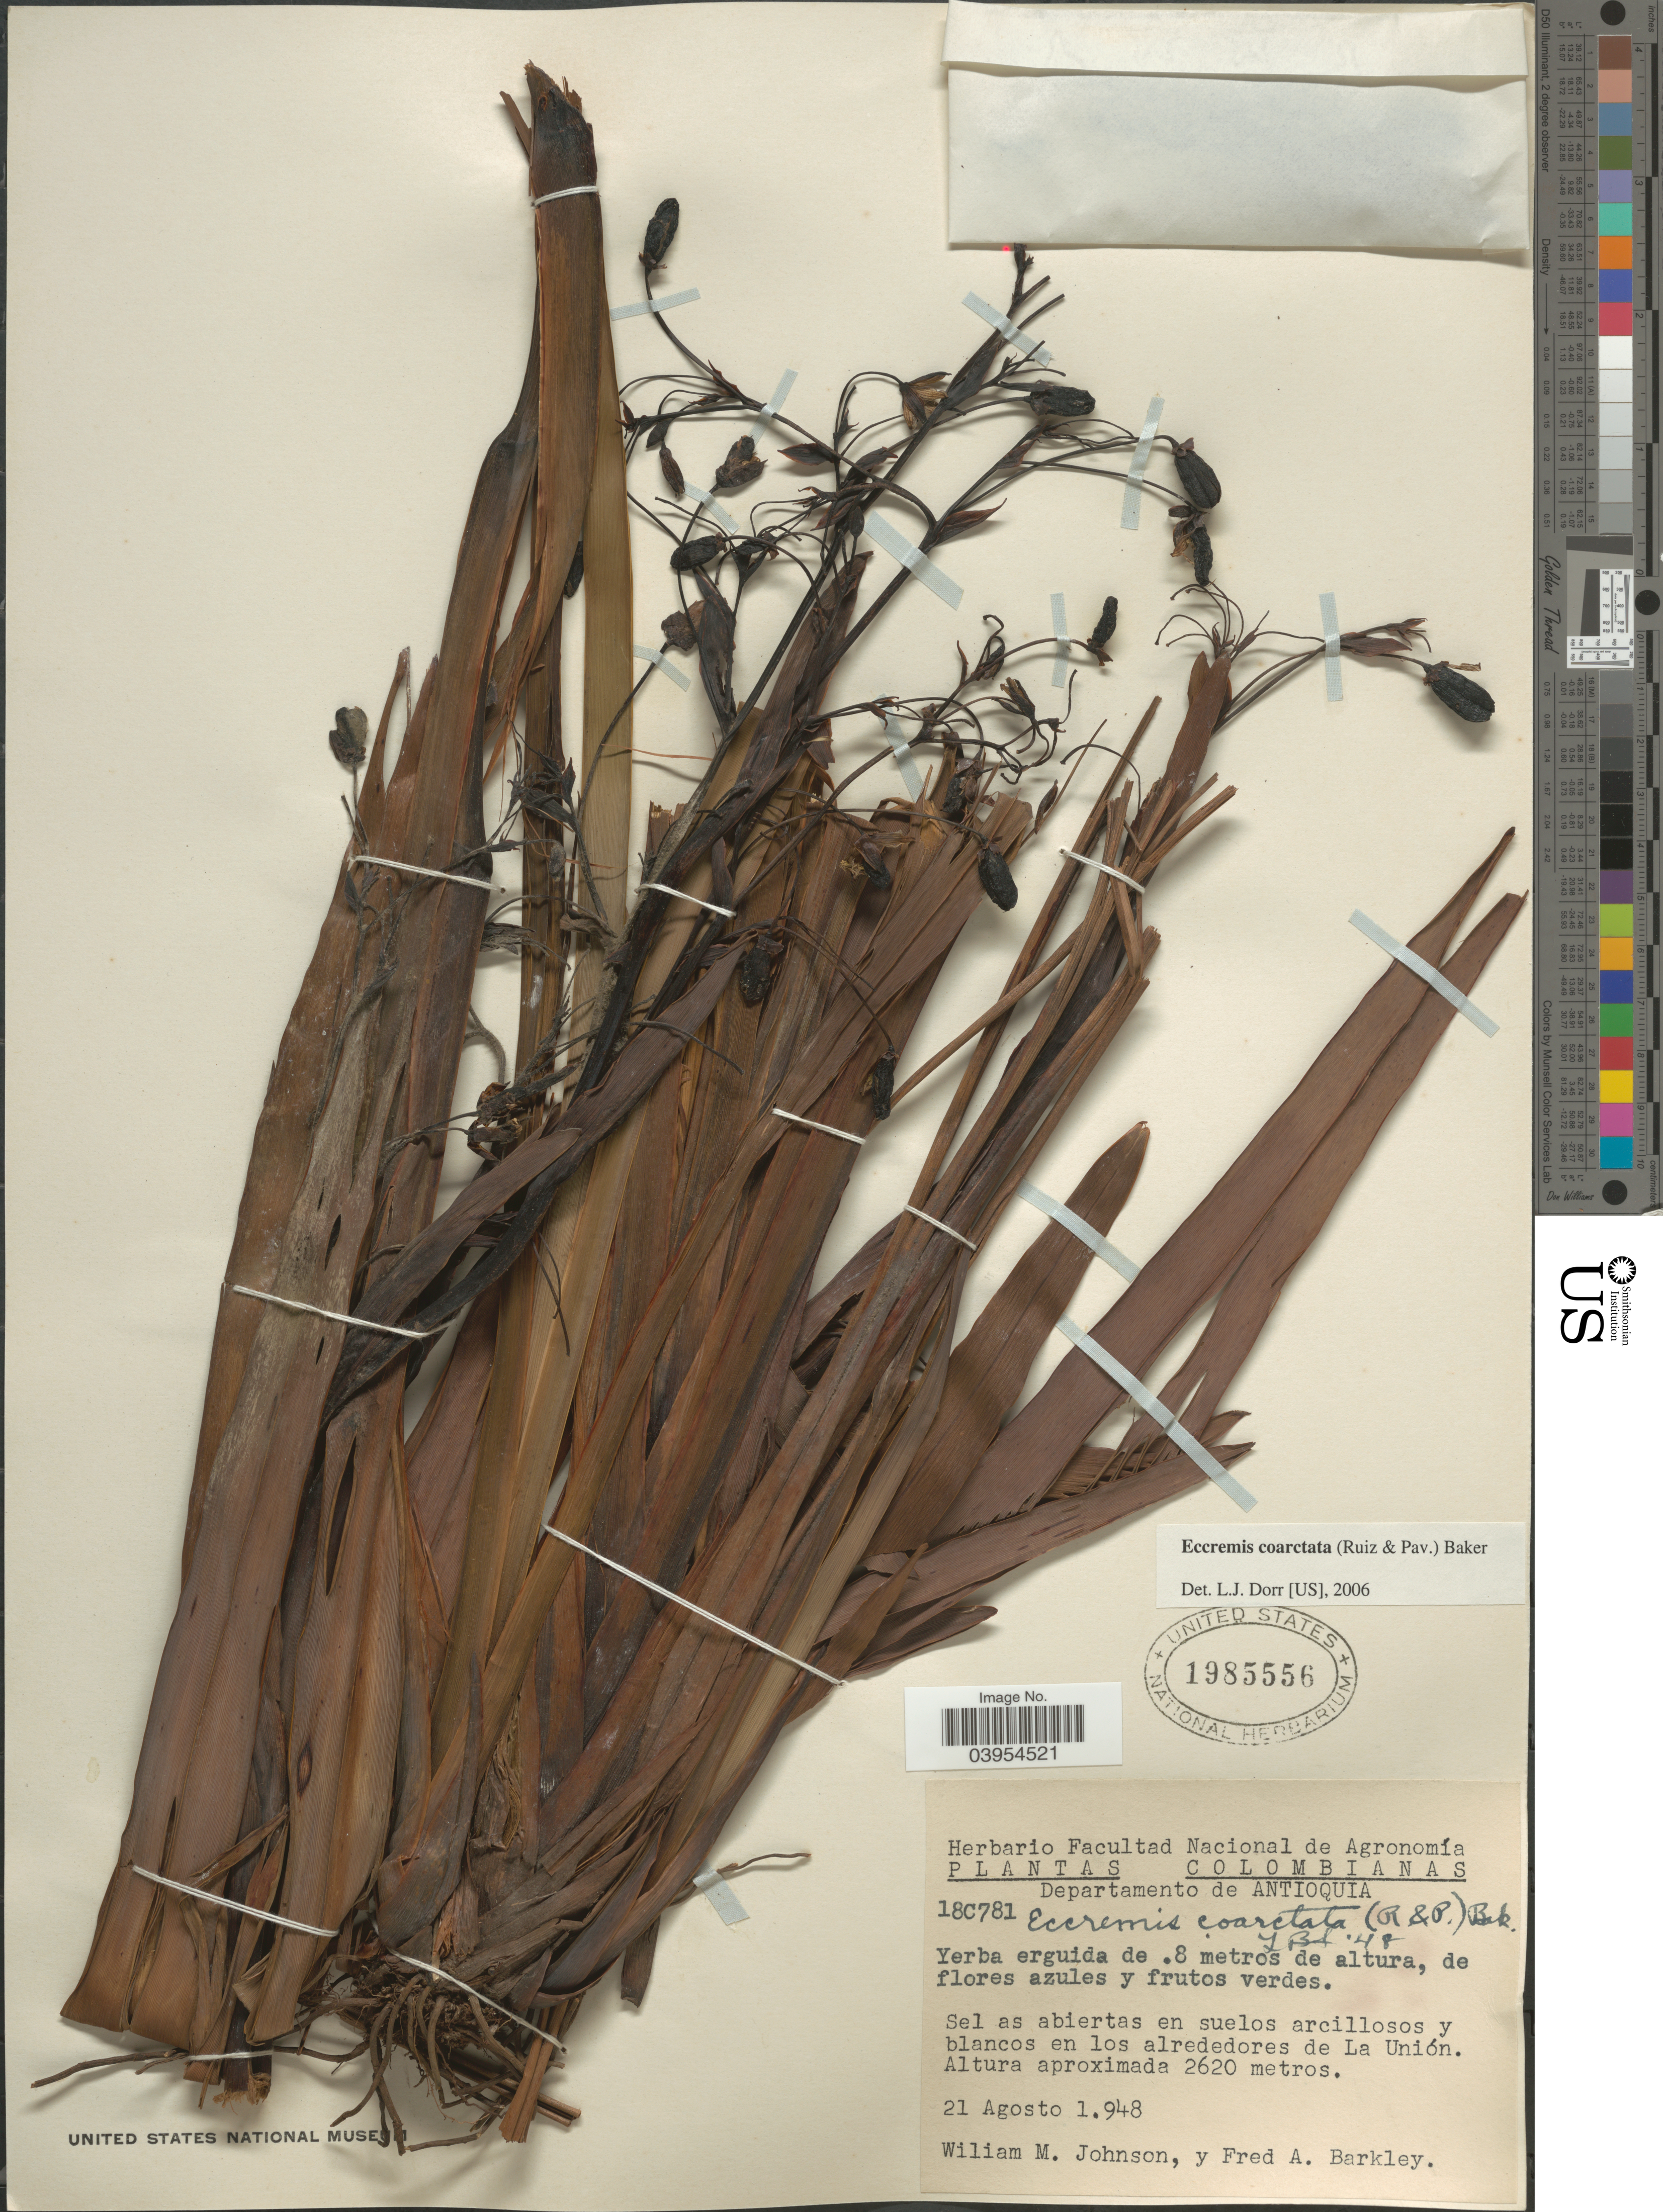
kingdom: Plantae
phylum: Tracheophyta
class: Liliopsida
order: Asparagales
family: Asphodelaceae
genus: Eccremis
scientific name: Eccremis coarctata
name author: Baker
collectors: W. M. Johnson & F. A. Barkley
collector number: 18C781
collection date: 1948-08-21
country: Colombia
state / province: Antioquia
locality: Departamento de Antioquia. Sel as abiertas en suelos arcillosos y blancos en los alrededores de La Unión.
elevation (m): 2620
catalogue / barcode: US 1985556